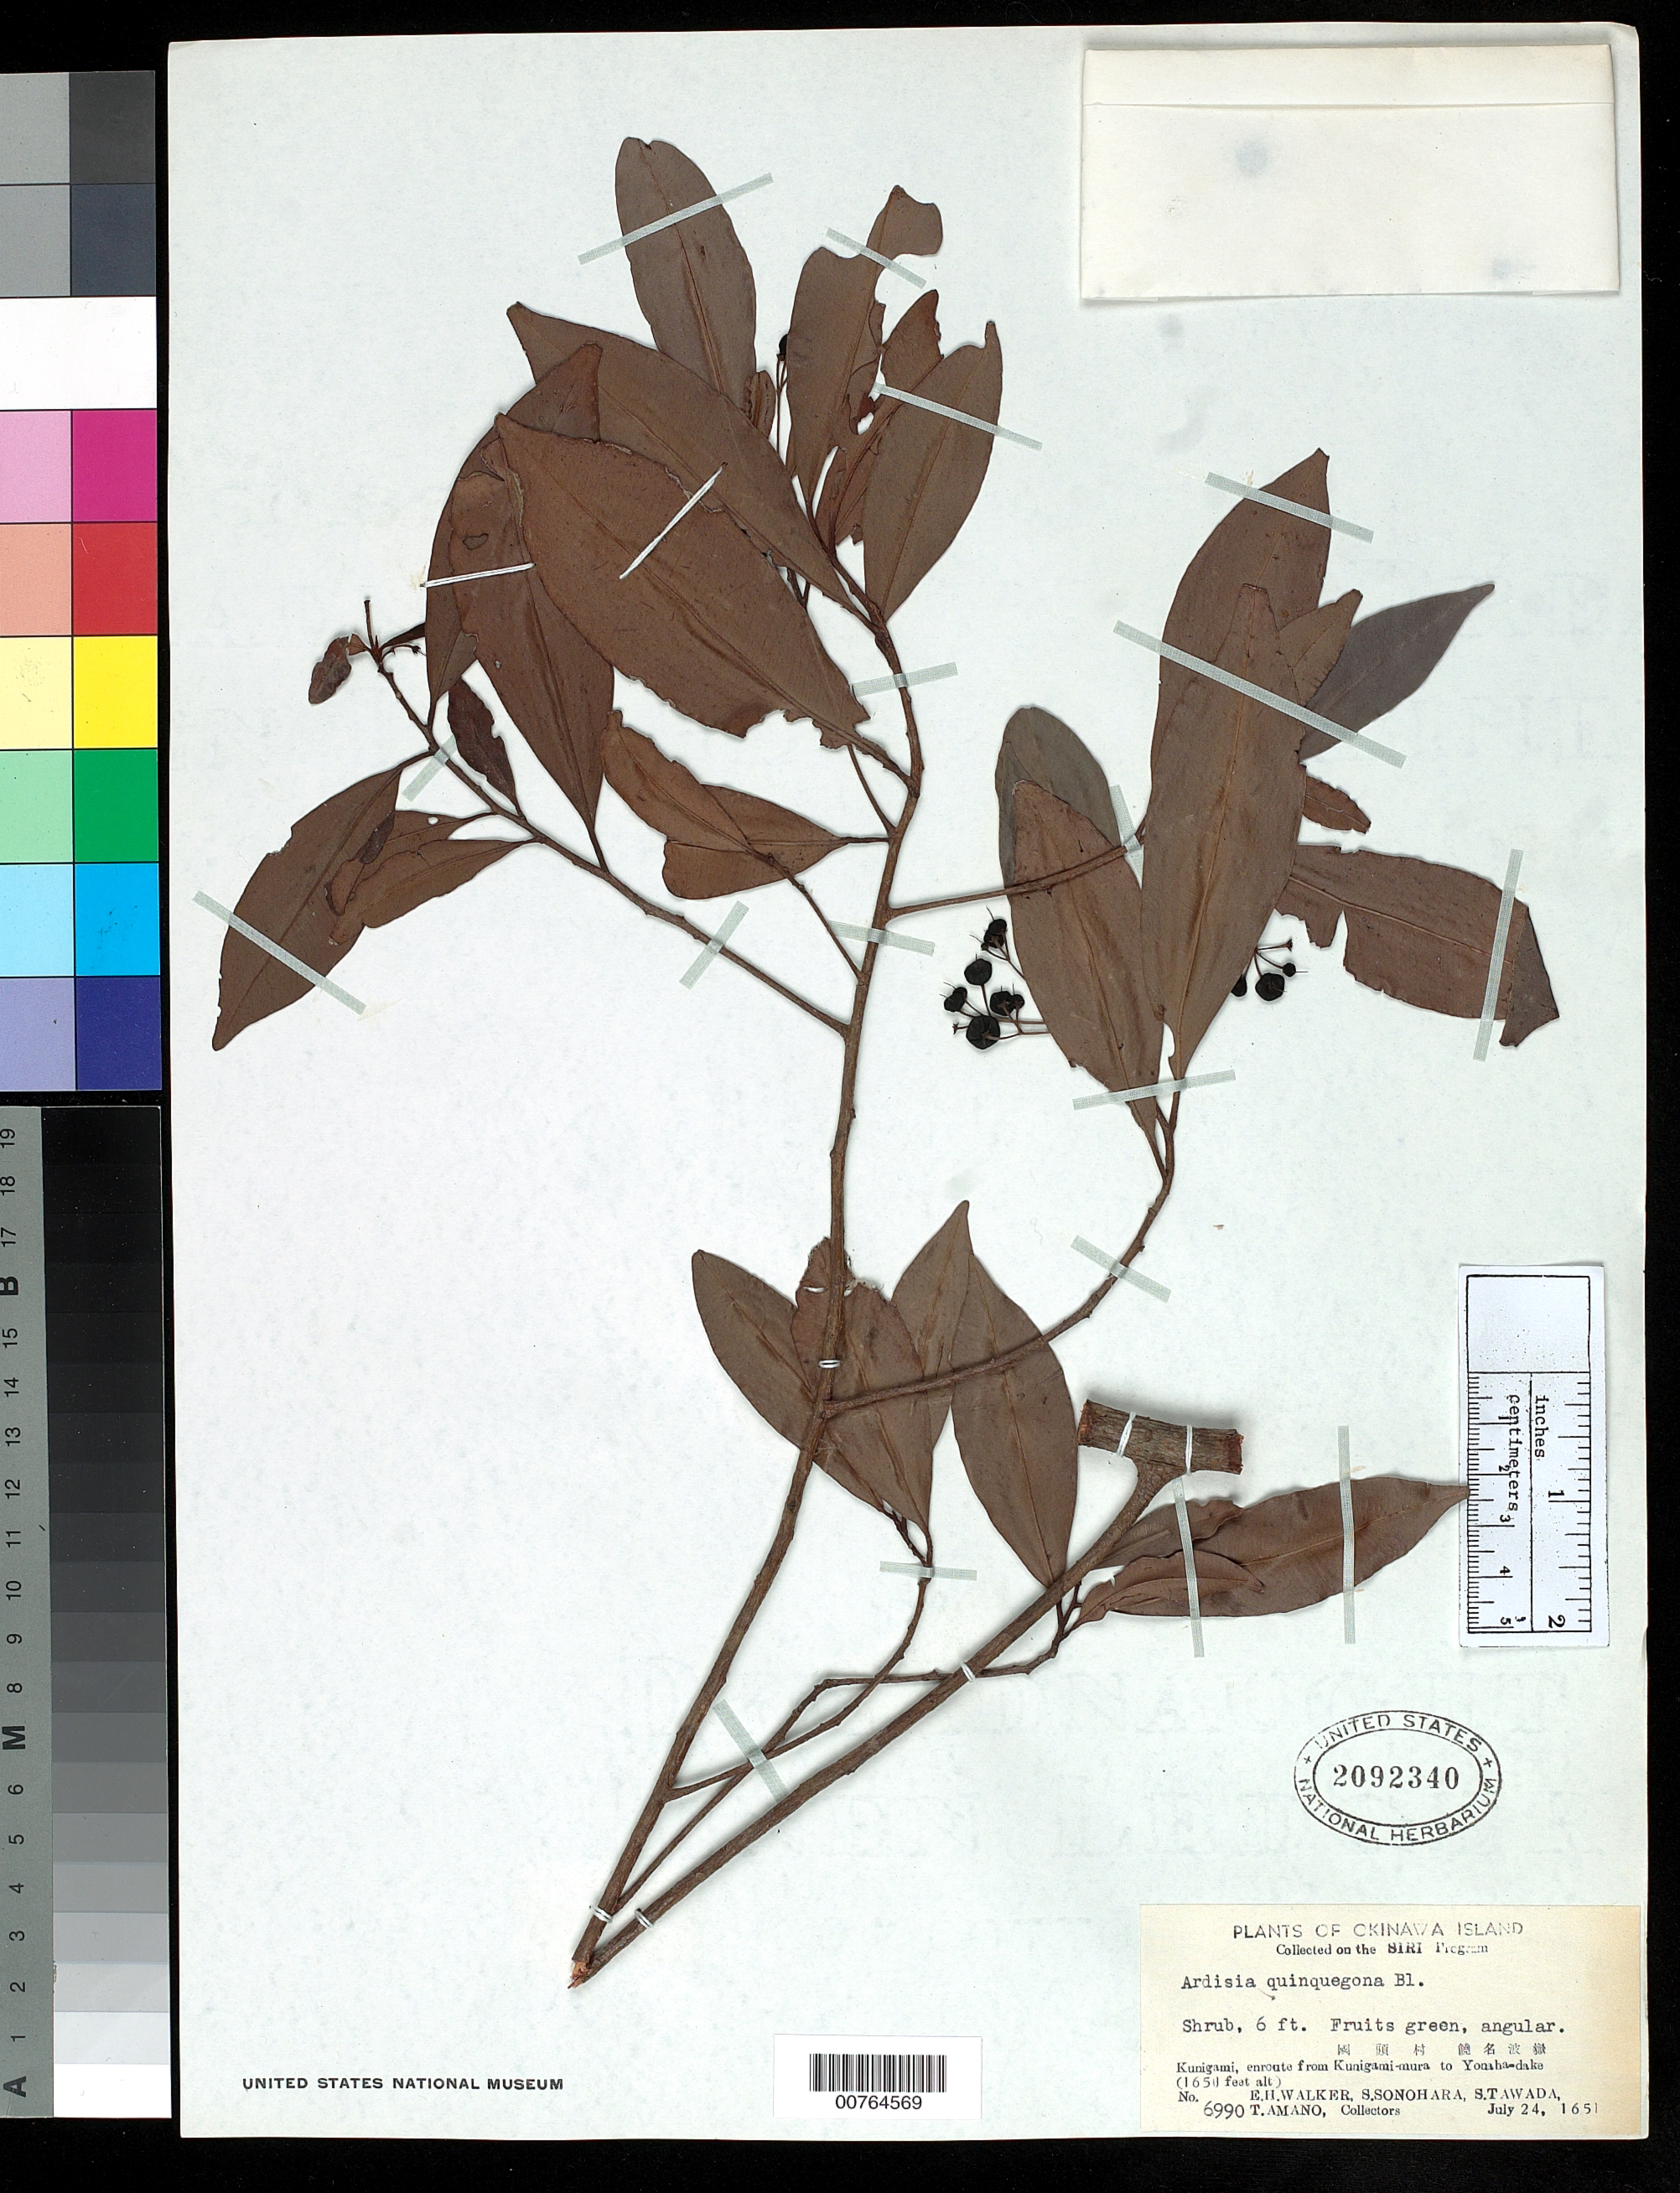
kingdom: Plantae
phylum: Tracheophyta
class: Magnoliopsida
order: Ericales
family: Primulaceae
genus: Ardisia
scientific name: Ardisia quinquegona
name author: Blume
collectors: E. H. Walker, S. Sonohara, S. Tawada & T. Amano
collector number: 6990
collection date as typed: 24 Jul 1951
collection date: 1951-07-24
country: Japan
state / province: Okinawa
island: Okinawa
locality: Kunigami-mura to Yonahadake.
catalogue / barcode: US 2092340